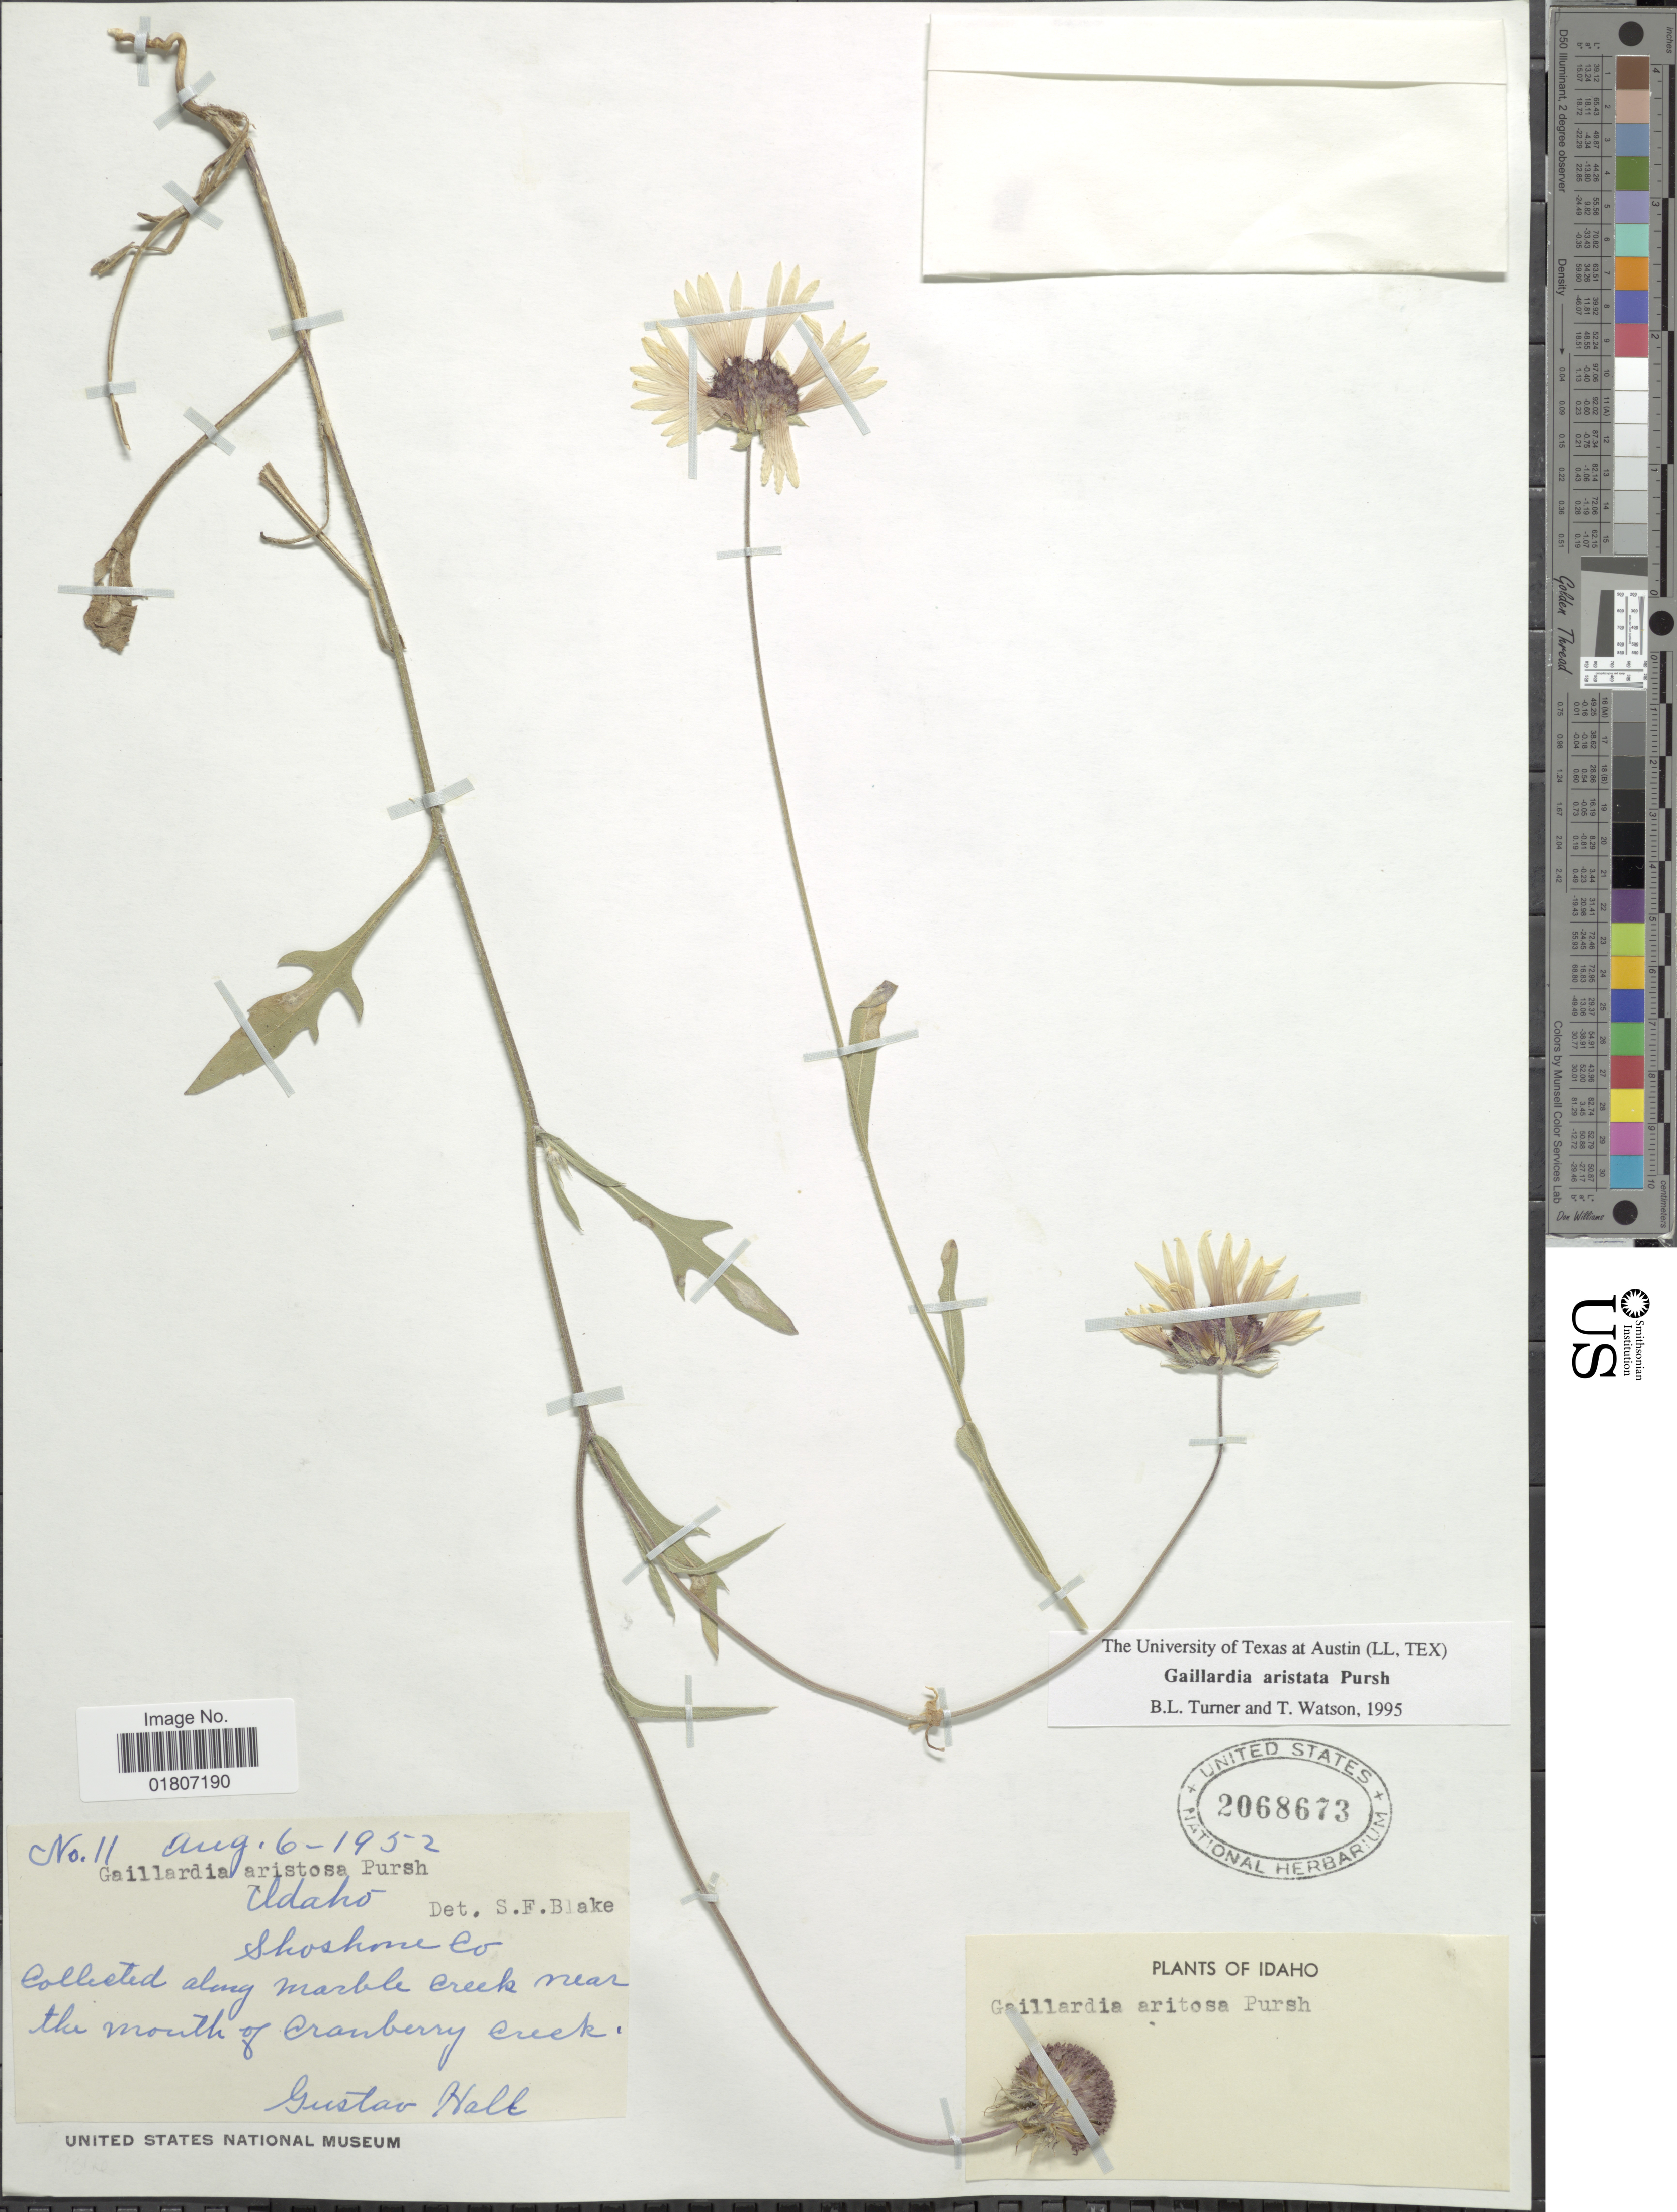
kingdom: Plantae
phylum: Tracheophyta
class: Magnoliopsida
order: Asterales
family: Asteraceae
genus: Gaillardia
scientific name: Gaillardia aristata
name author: Pursh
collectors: G. Hall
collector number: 11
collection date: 1952-08-06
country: United States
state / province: Idaho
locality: Shoshone Co. along Marble Creek near the mouth of Cranberry Creek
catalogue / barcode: US 2068673